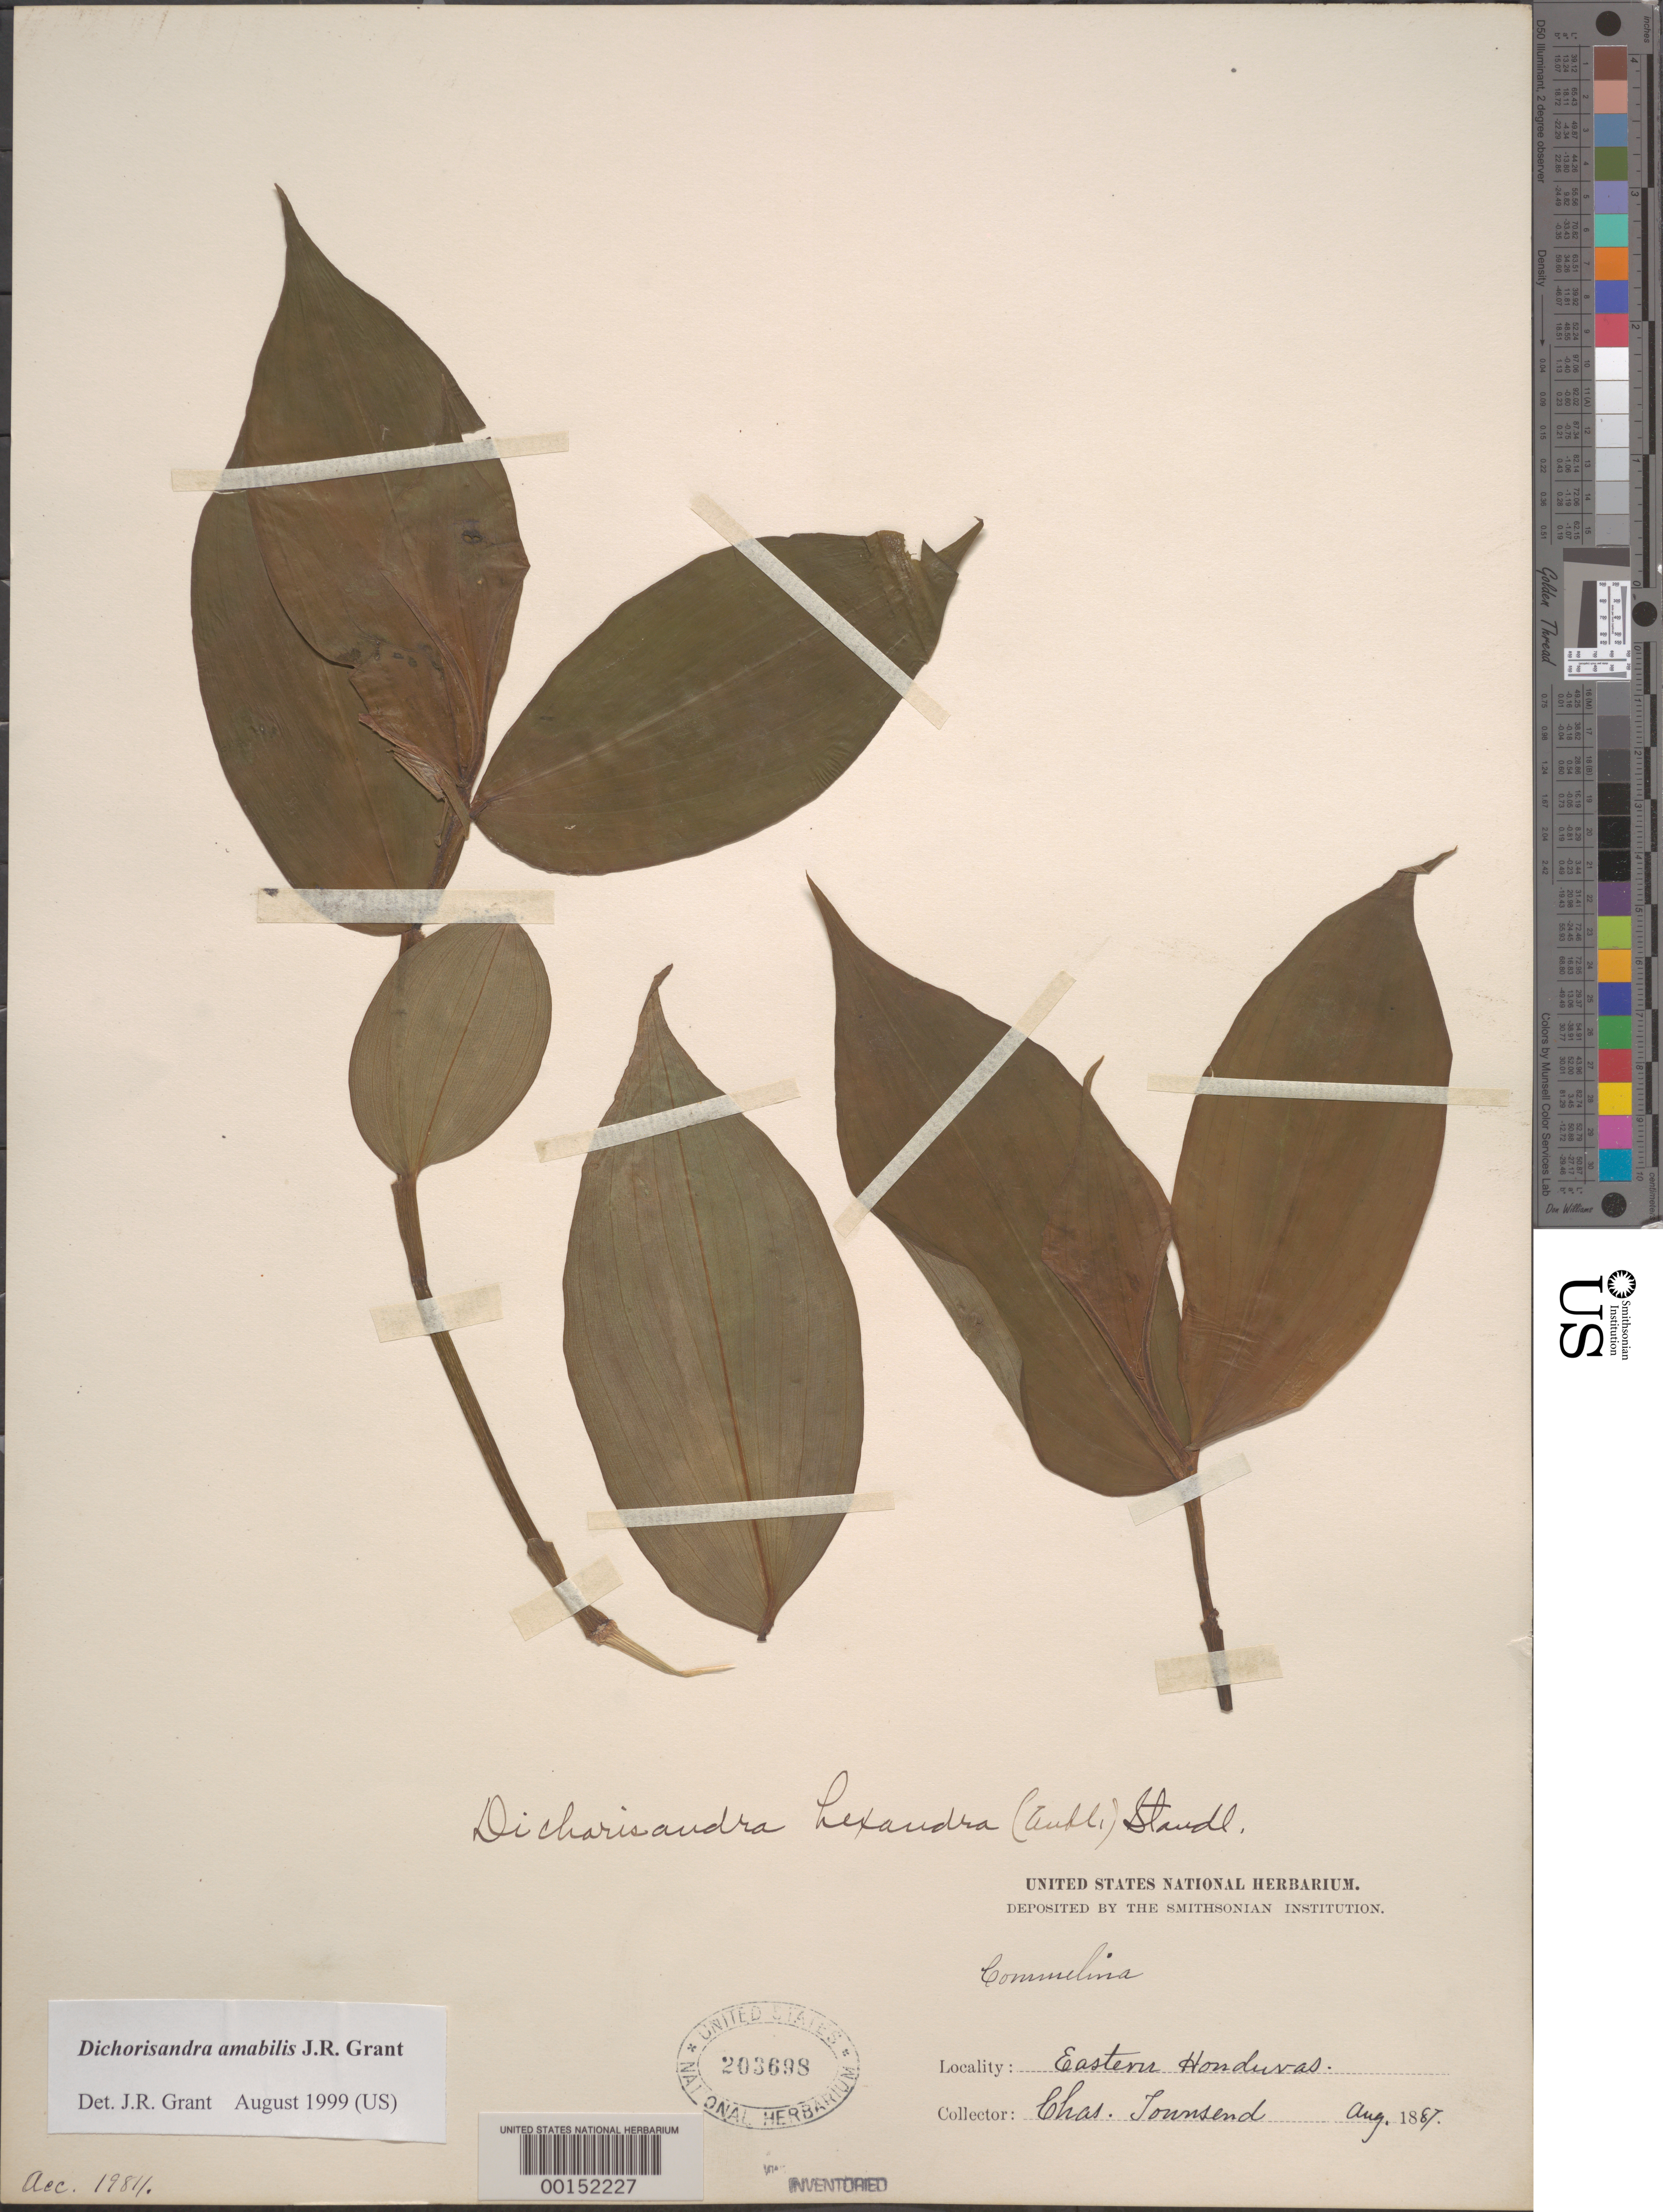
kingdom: Plantae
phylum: Tracheophyta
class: Liliopsida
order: Commelinales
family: Commelinaceae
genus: Dichorisandra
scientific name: Dichorisandra hexandra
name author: (Aubl.) Standl.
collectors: C. Townsend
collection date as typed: Aug 1887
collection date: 1887-08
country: Honduras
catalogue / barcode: US 203698